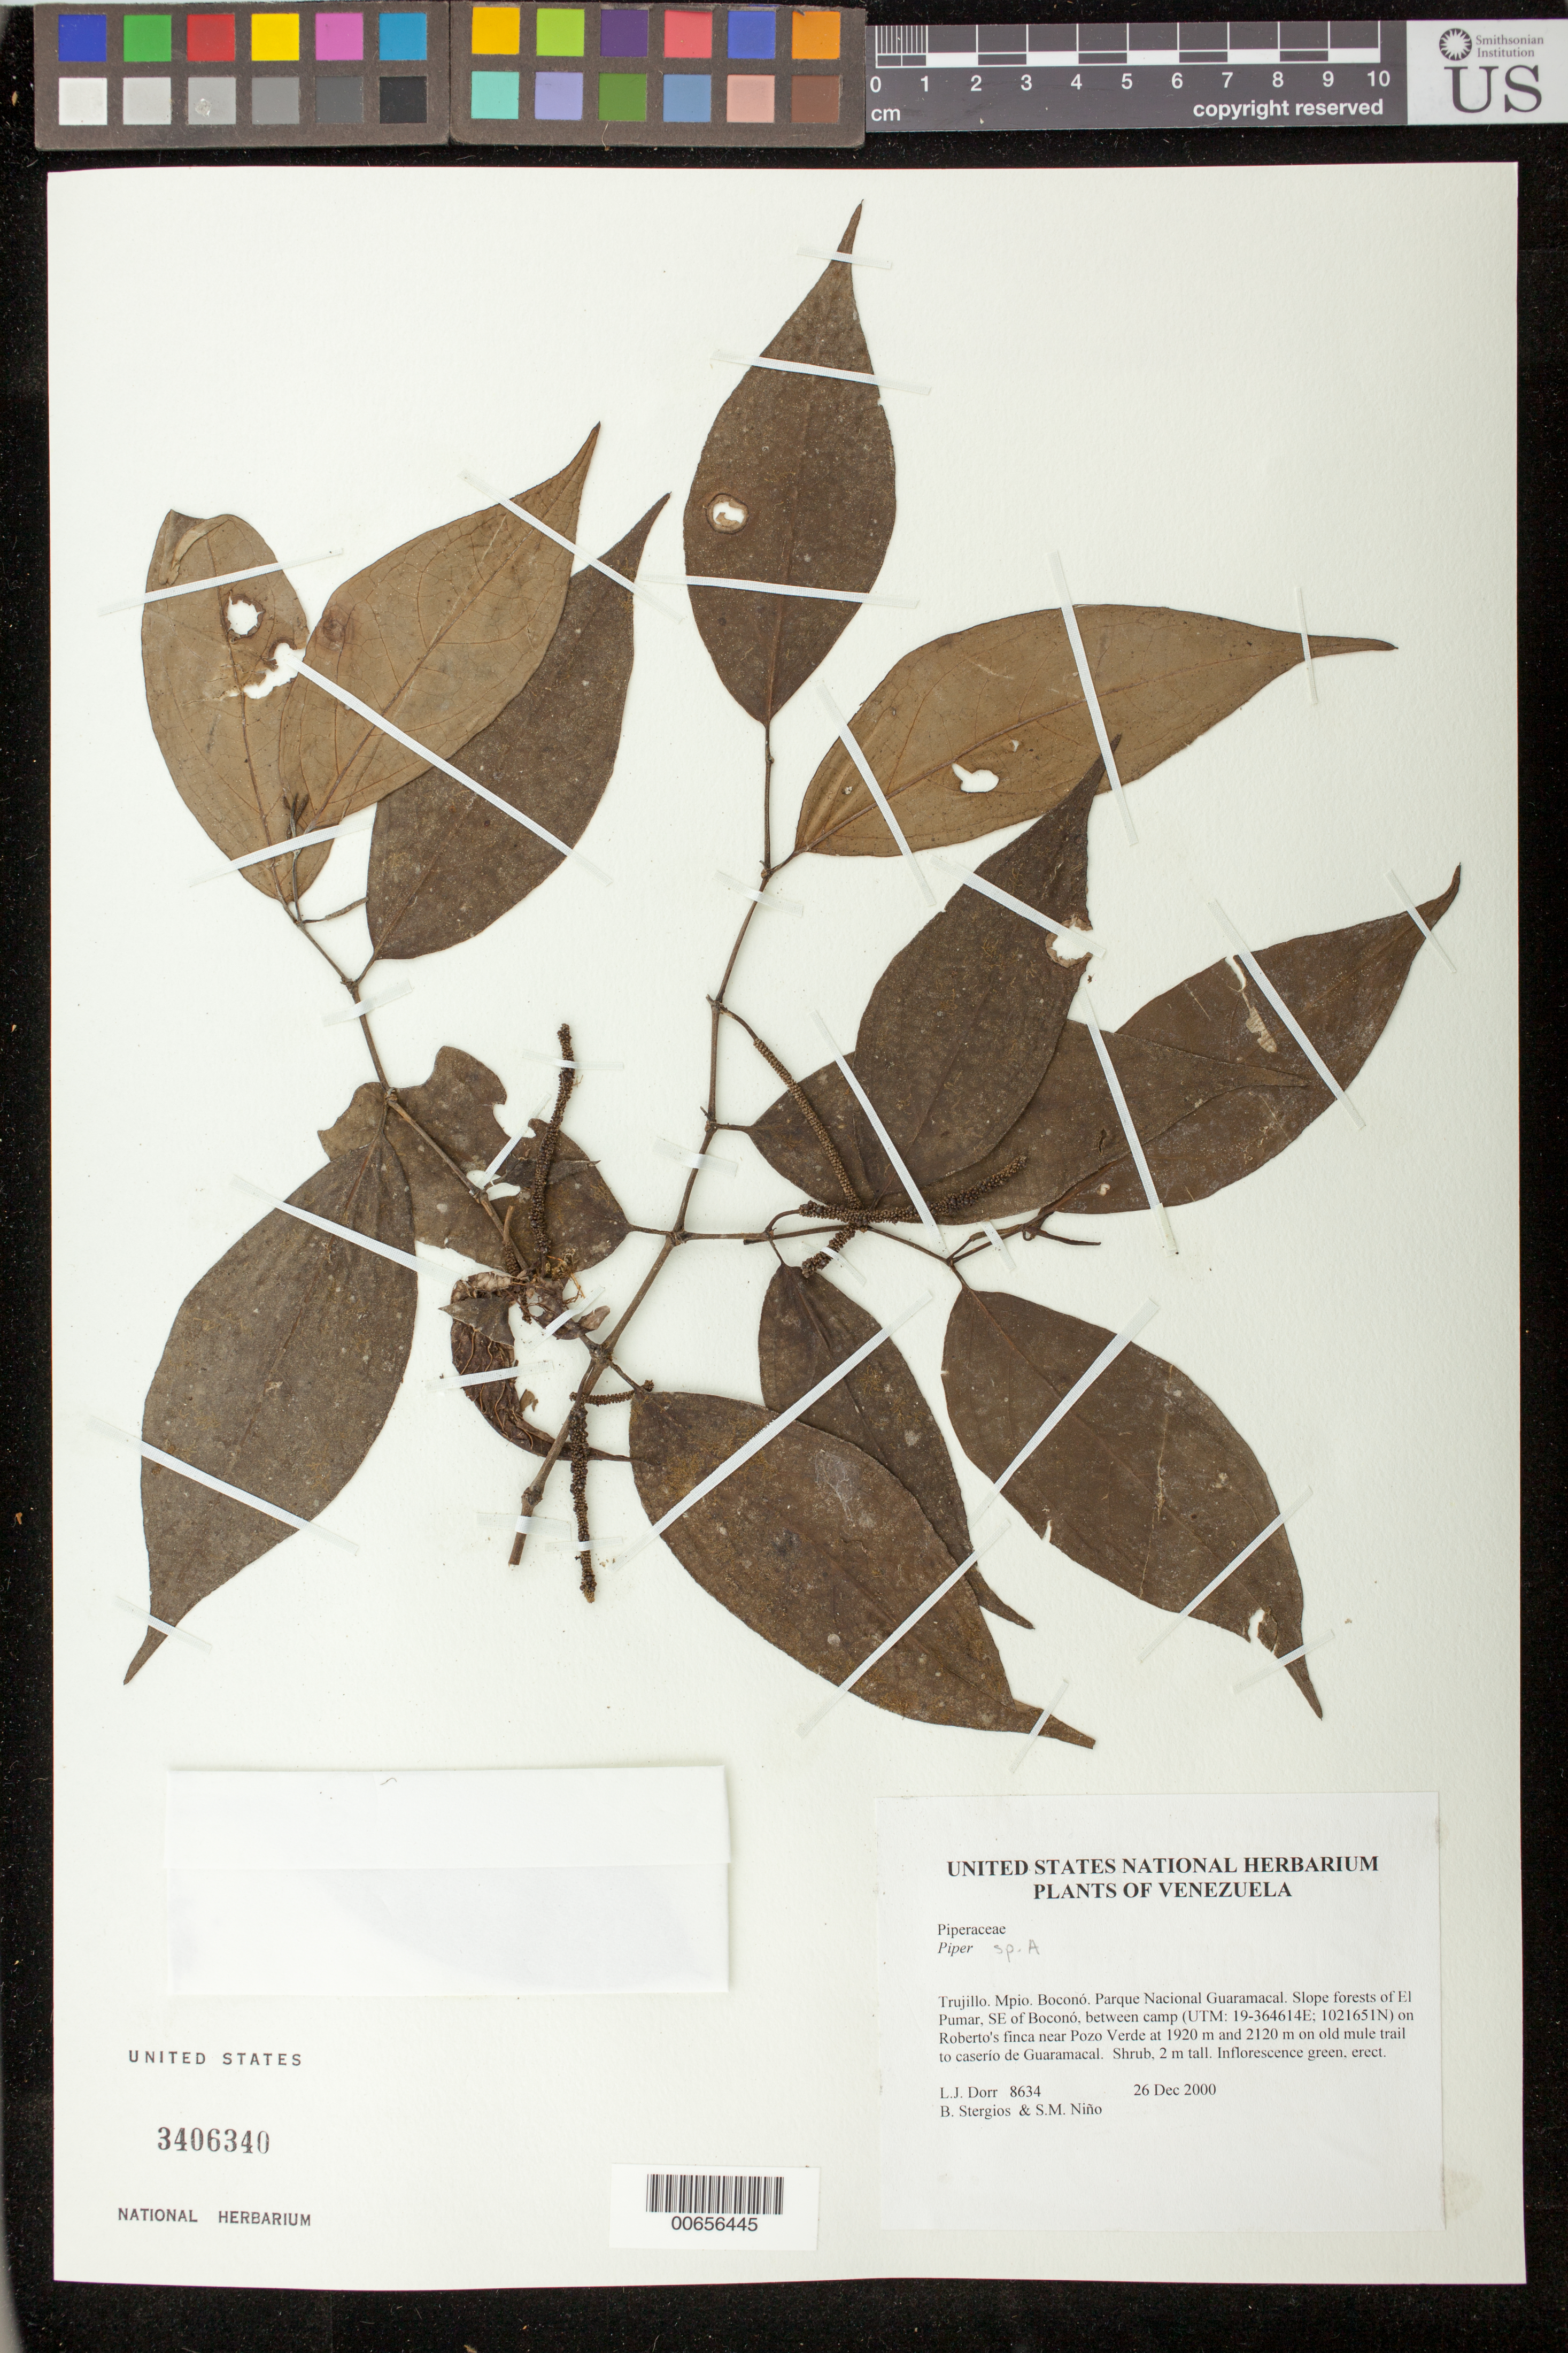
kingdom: Plantae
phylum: Tracheophyta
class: Magnoliopsida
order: Piperales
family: Piperaceae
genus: Piper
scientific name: Piper sotobosquense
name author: S.M. Niño & Dorr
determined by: Niño, S. M.; Dorr, L. J.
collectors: L. J. Dorr, B. G. Stergios & S. M. Niño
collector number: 8634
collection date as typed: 26 Dec 2000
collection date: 2000-12-26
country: Venezuela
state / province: Trujillo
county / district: Boconó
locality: Parque Nacional Guaramacal. El Pumar, SE of Boconó, between camp on Roberto's finca near Pozo Verde at 1920 m and 2120 m on old mule trail to caserío de Guaramacal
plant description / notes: HUA, PORT, US, VEN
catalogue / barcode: US 3406340